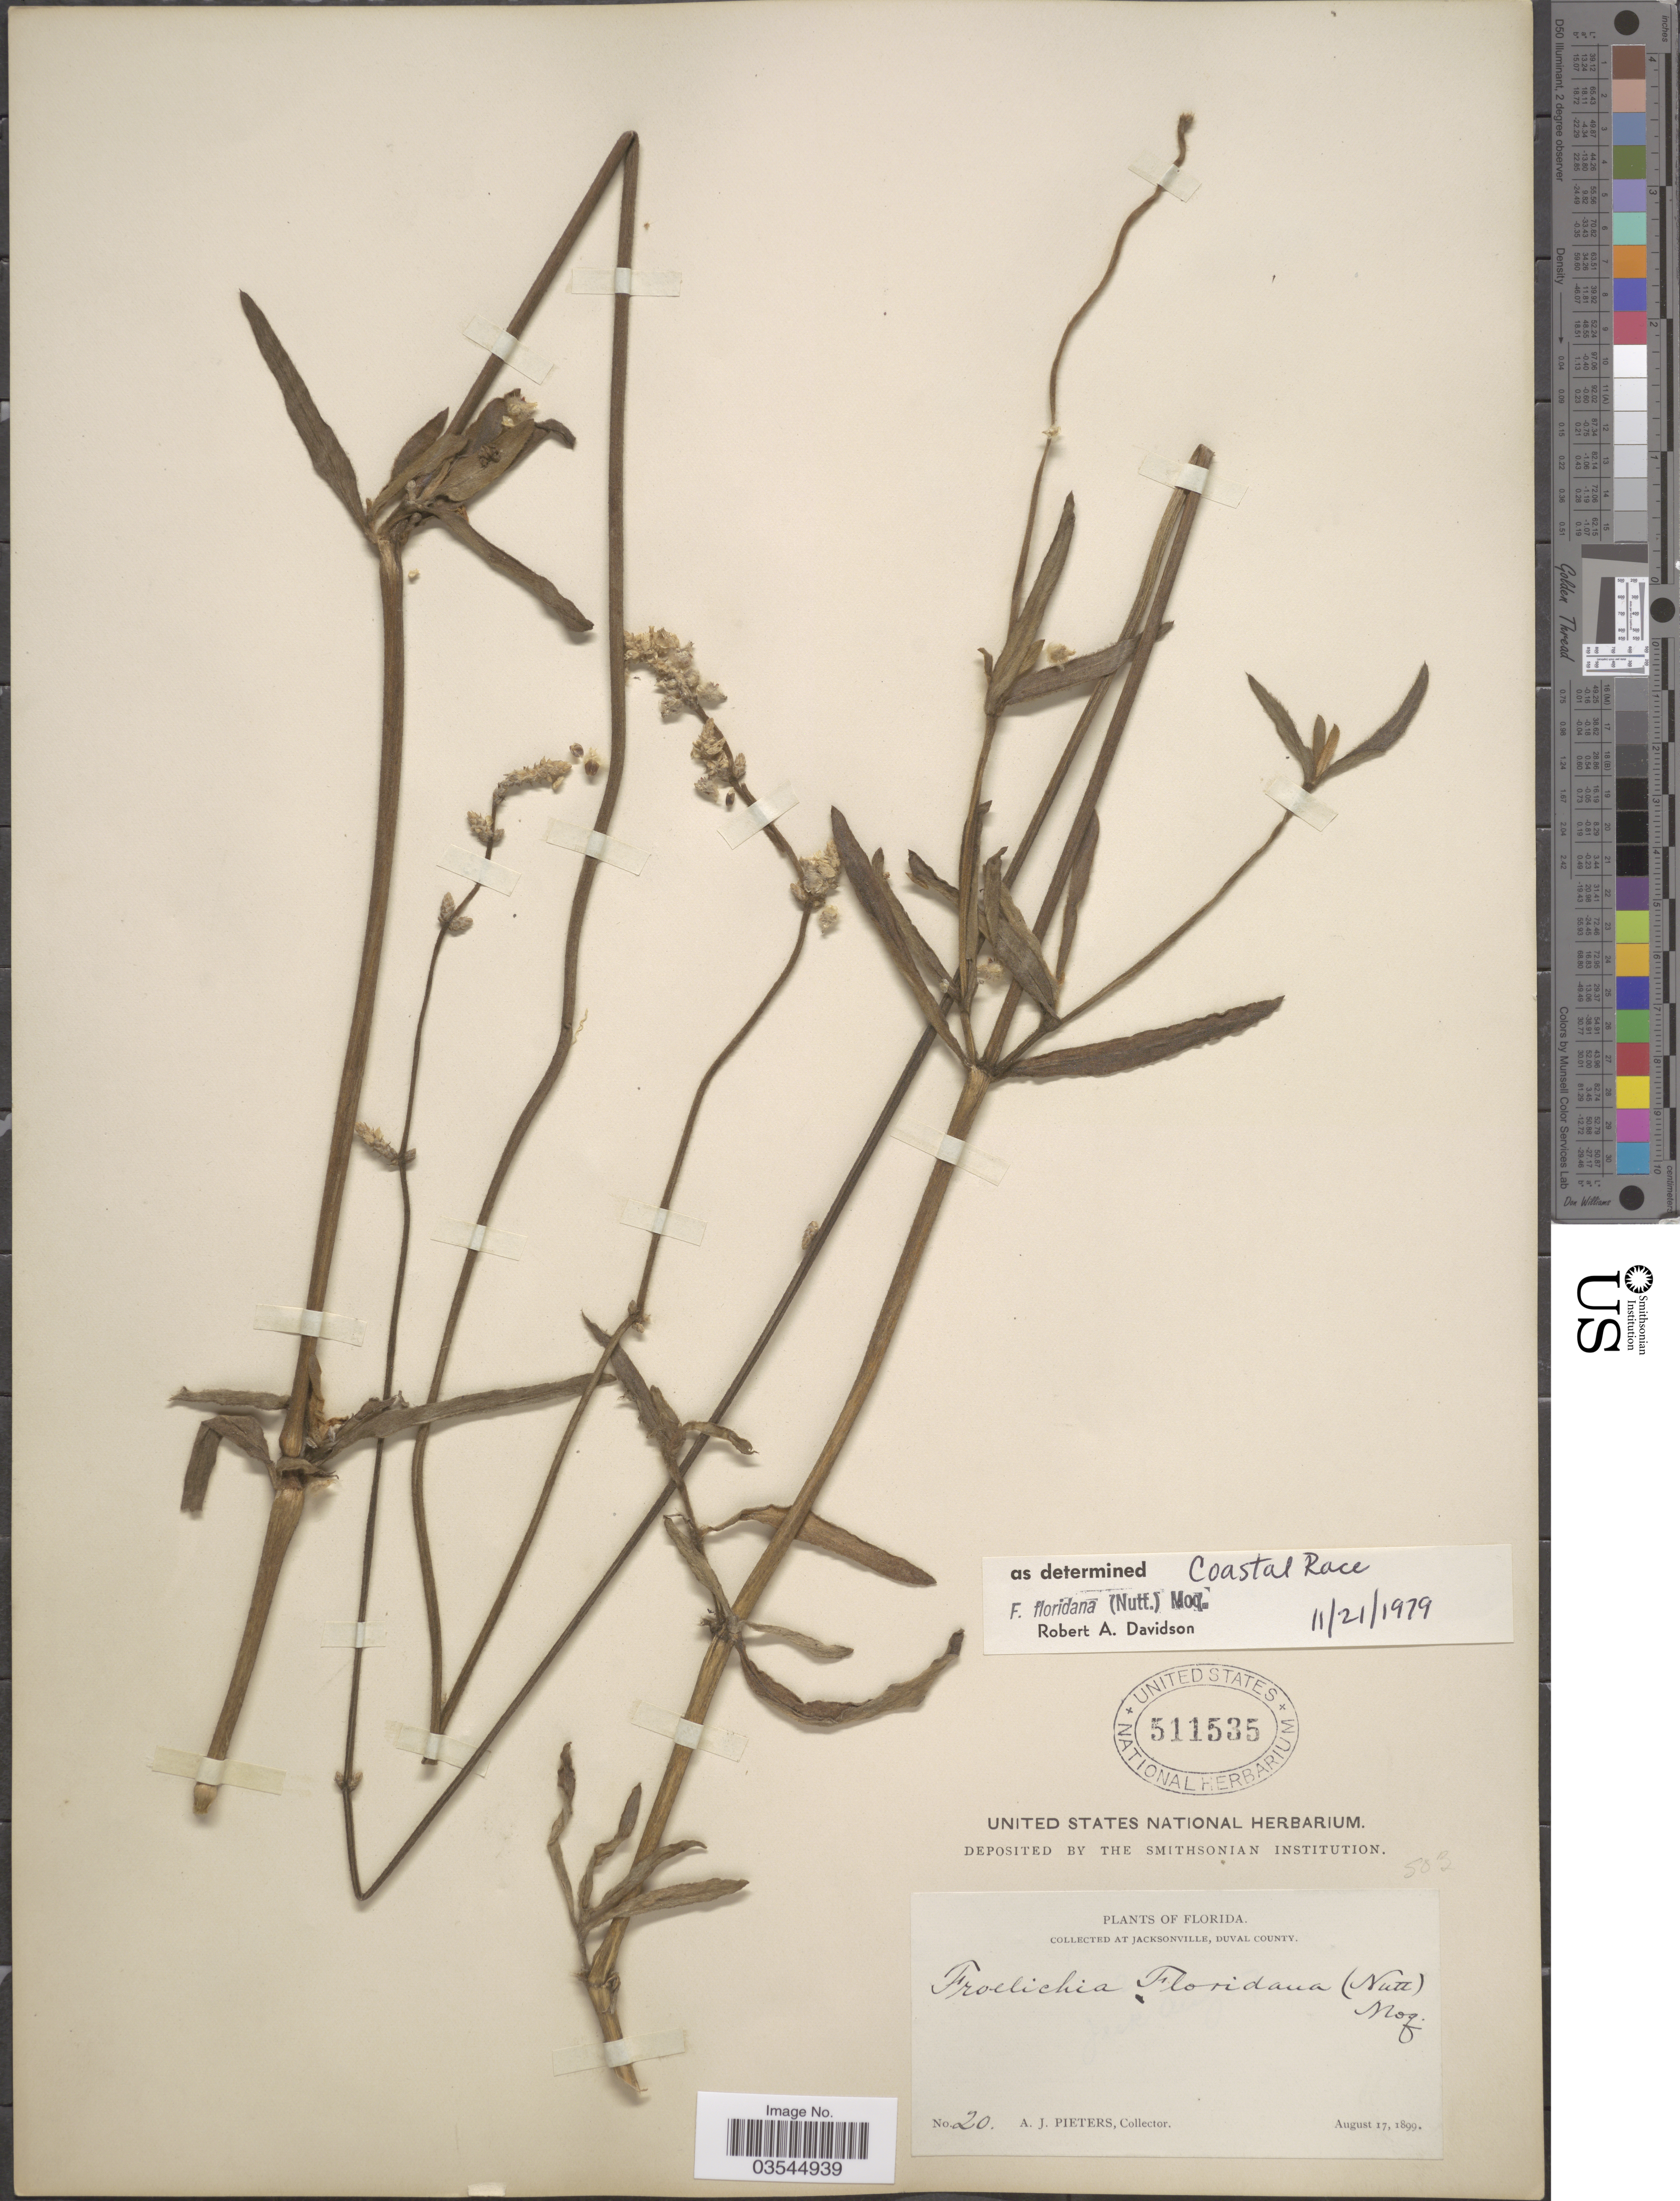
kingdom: Plantae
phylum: Tracheophyta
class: Magnoliopsida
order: Caryophyllales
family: Amaranthaceae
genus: Froelichia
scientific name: Froelichia floridana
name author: (Nutt.) Moq.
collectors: A. Pieters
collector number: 20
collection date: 1899-08-17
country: United States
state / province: Florida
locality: Jacksonville, Duval County.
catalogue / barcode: US 511535